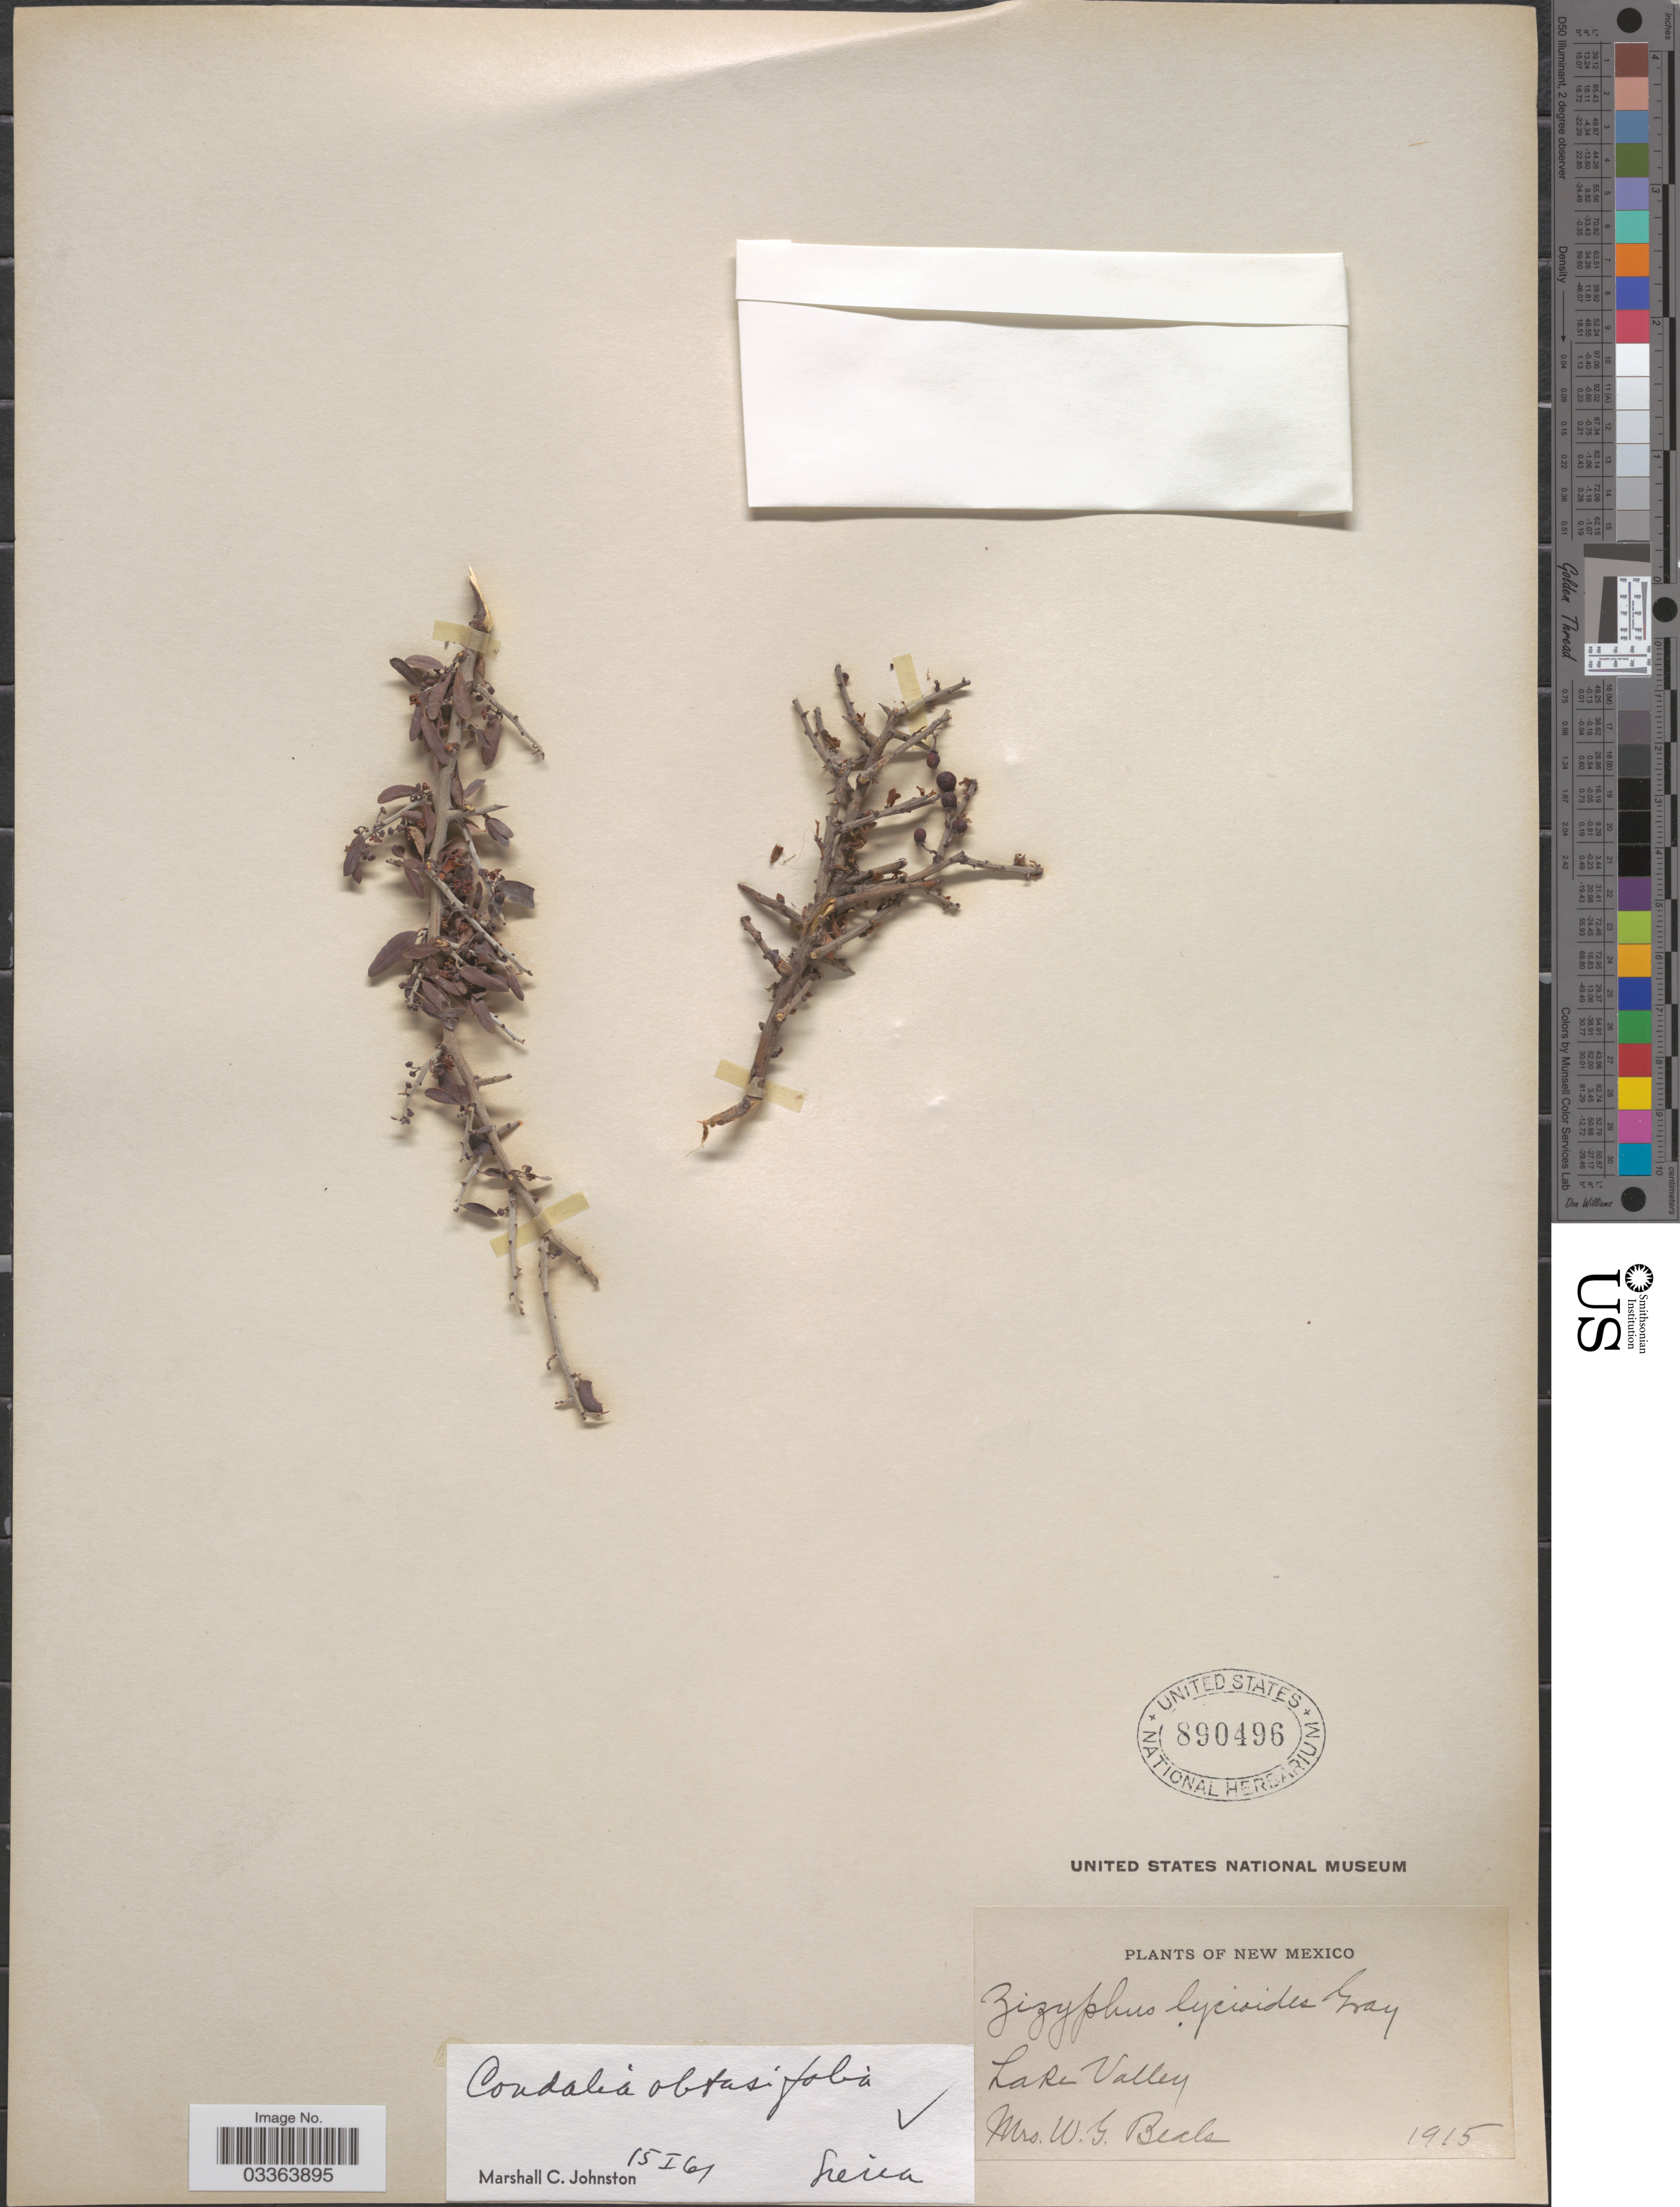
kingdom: Plantae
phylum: Tracheophyta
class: Magnoliopsida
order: Rosales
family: Rhamnaceae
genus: Sarcomphalus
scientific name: Sarcomphalus obtusifolius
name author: (Hook. ex Torr. & A. Gray) Hauenschild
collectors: Mrs. W. G. Beals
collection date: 1915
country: United States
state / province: New Mexico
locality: Lake Valley.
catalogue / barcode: US 890496